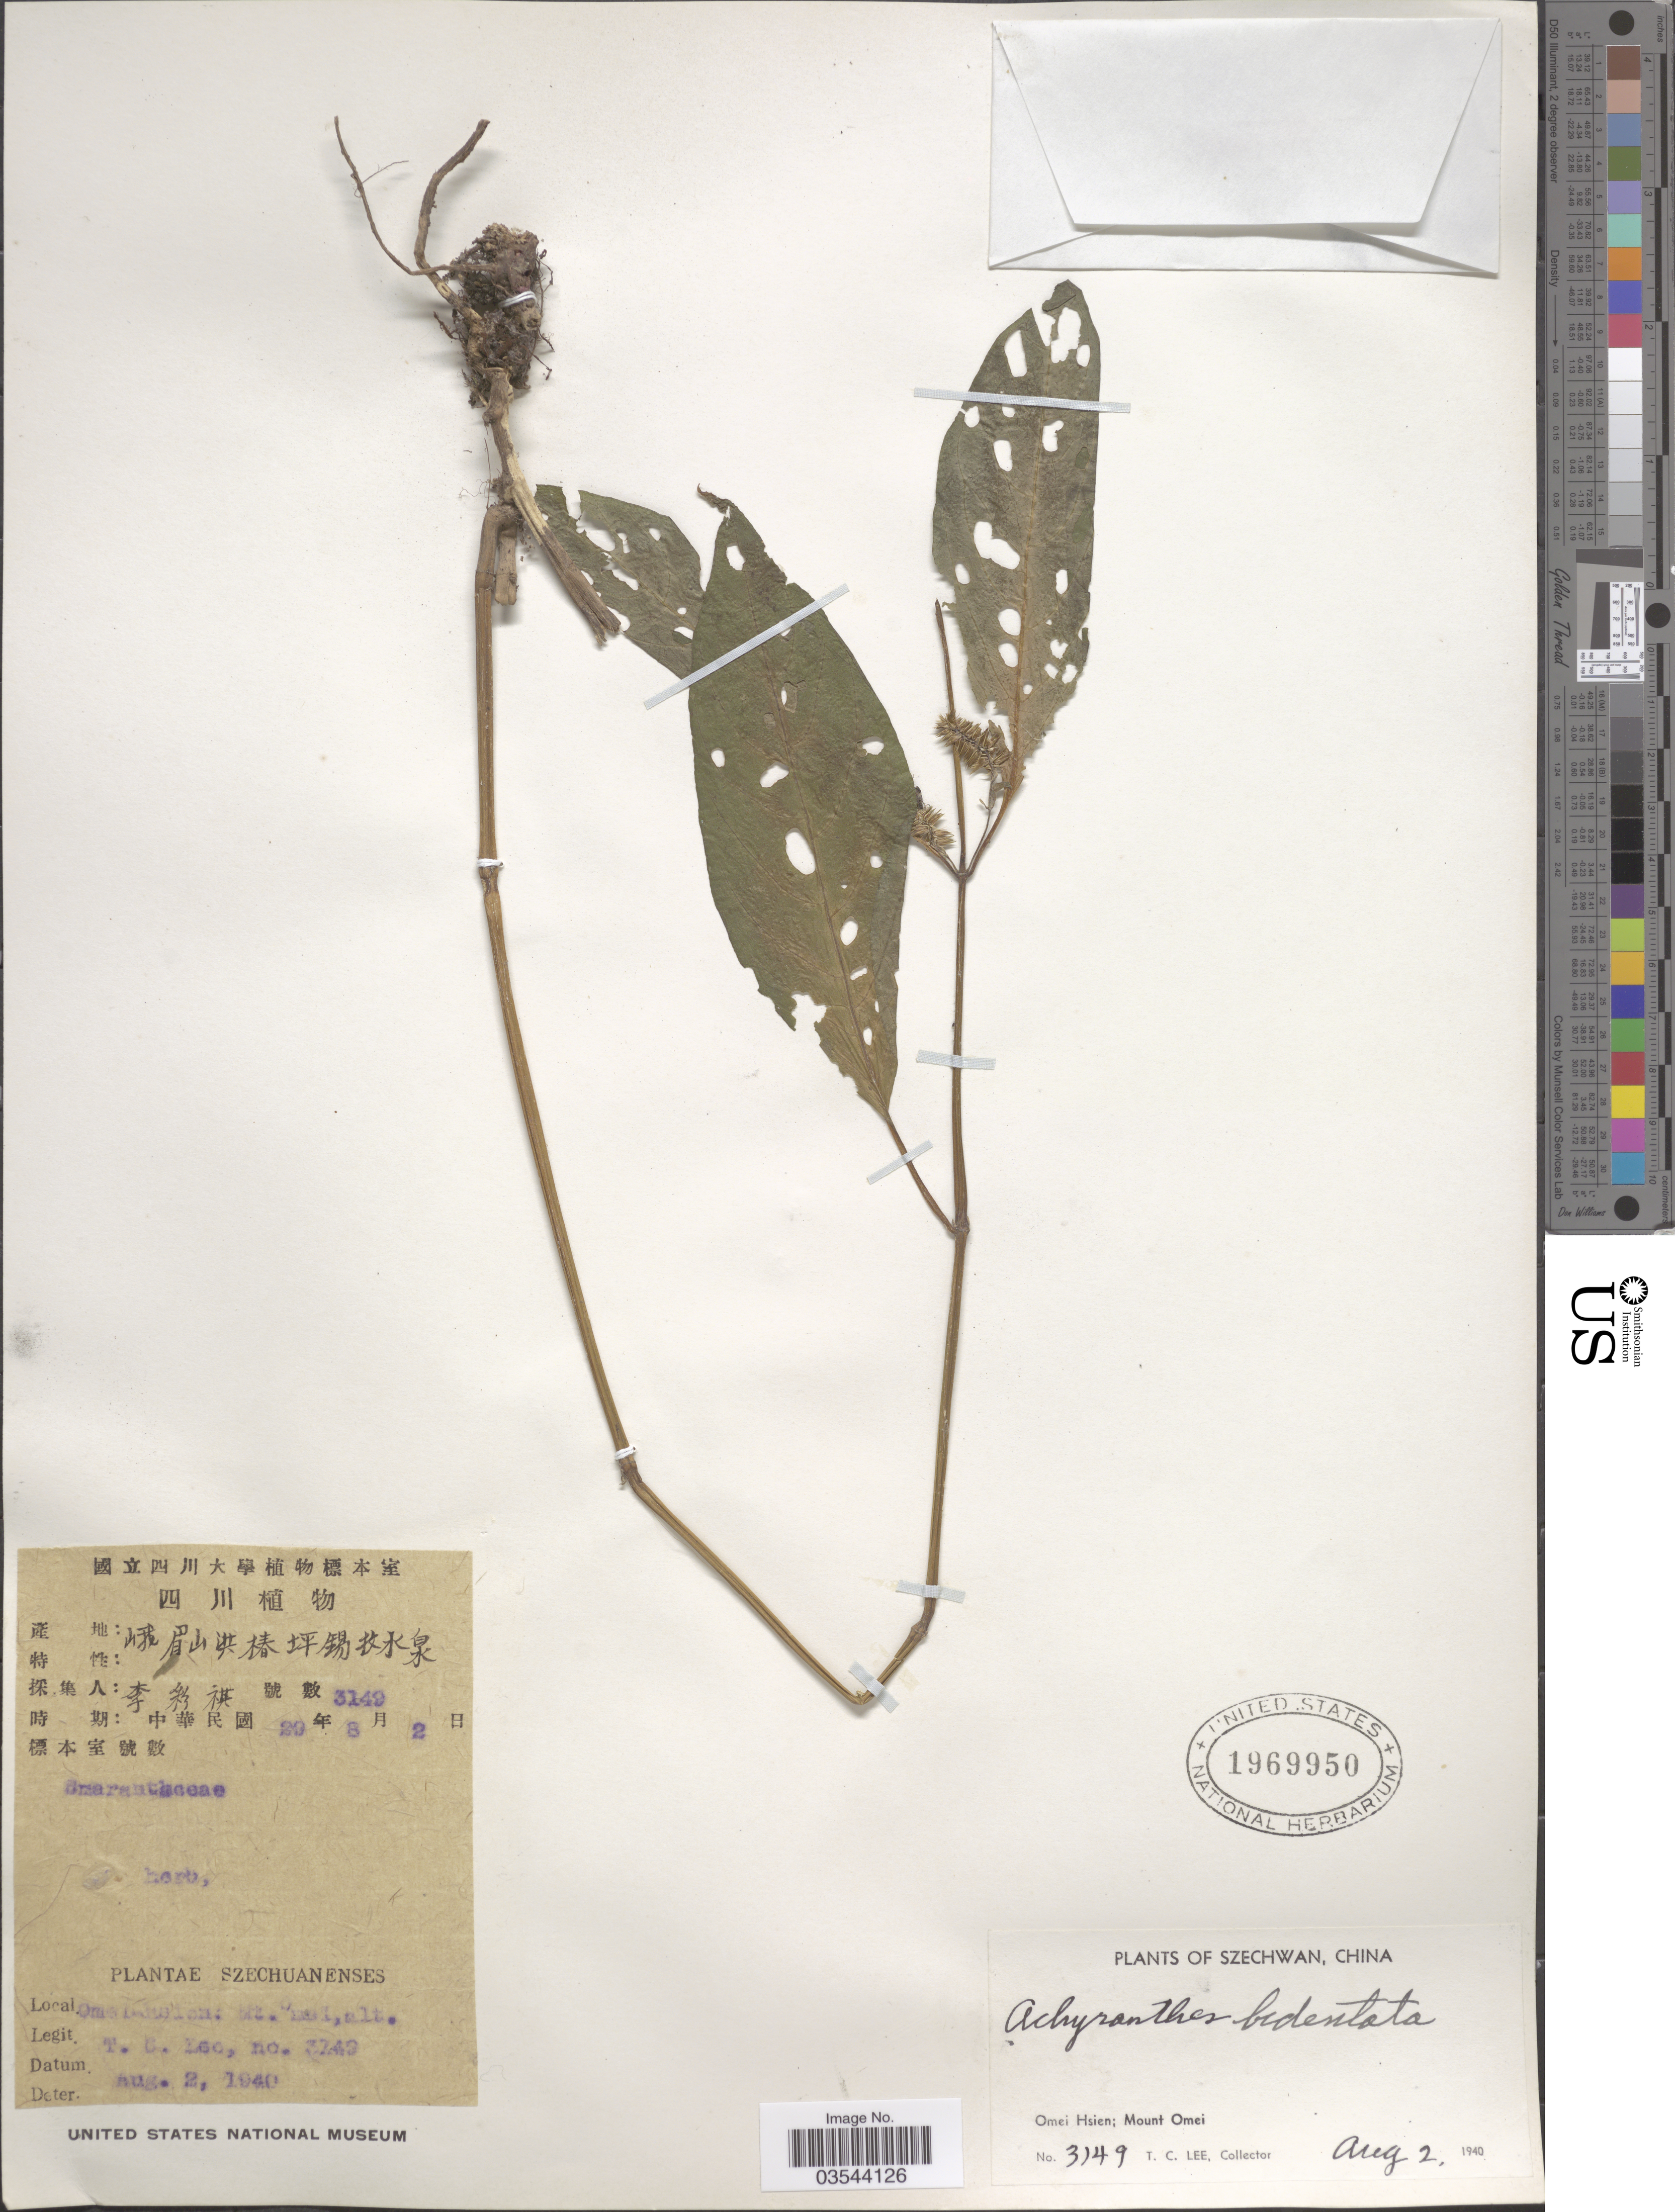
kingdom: Plantae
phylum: Tracheophyta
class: Magnoliopsida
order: Caryophyllales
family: Amaranthaceae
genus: Achyranthes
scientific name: Achyranthes bidentata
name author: Blume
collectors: T. Lee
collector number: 3149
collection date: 1940-08-02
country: China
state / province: Sichuan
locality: Szechwan. OmeiHsien; Mount Omei.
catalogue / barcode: US 1969950